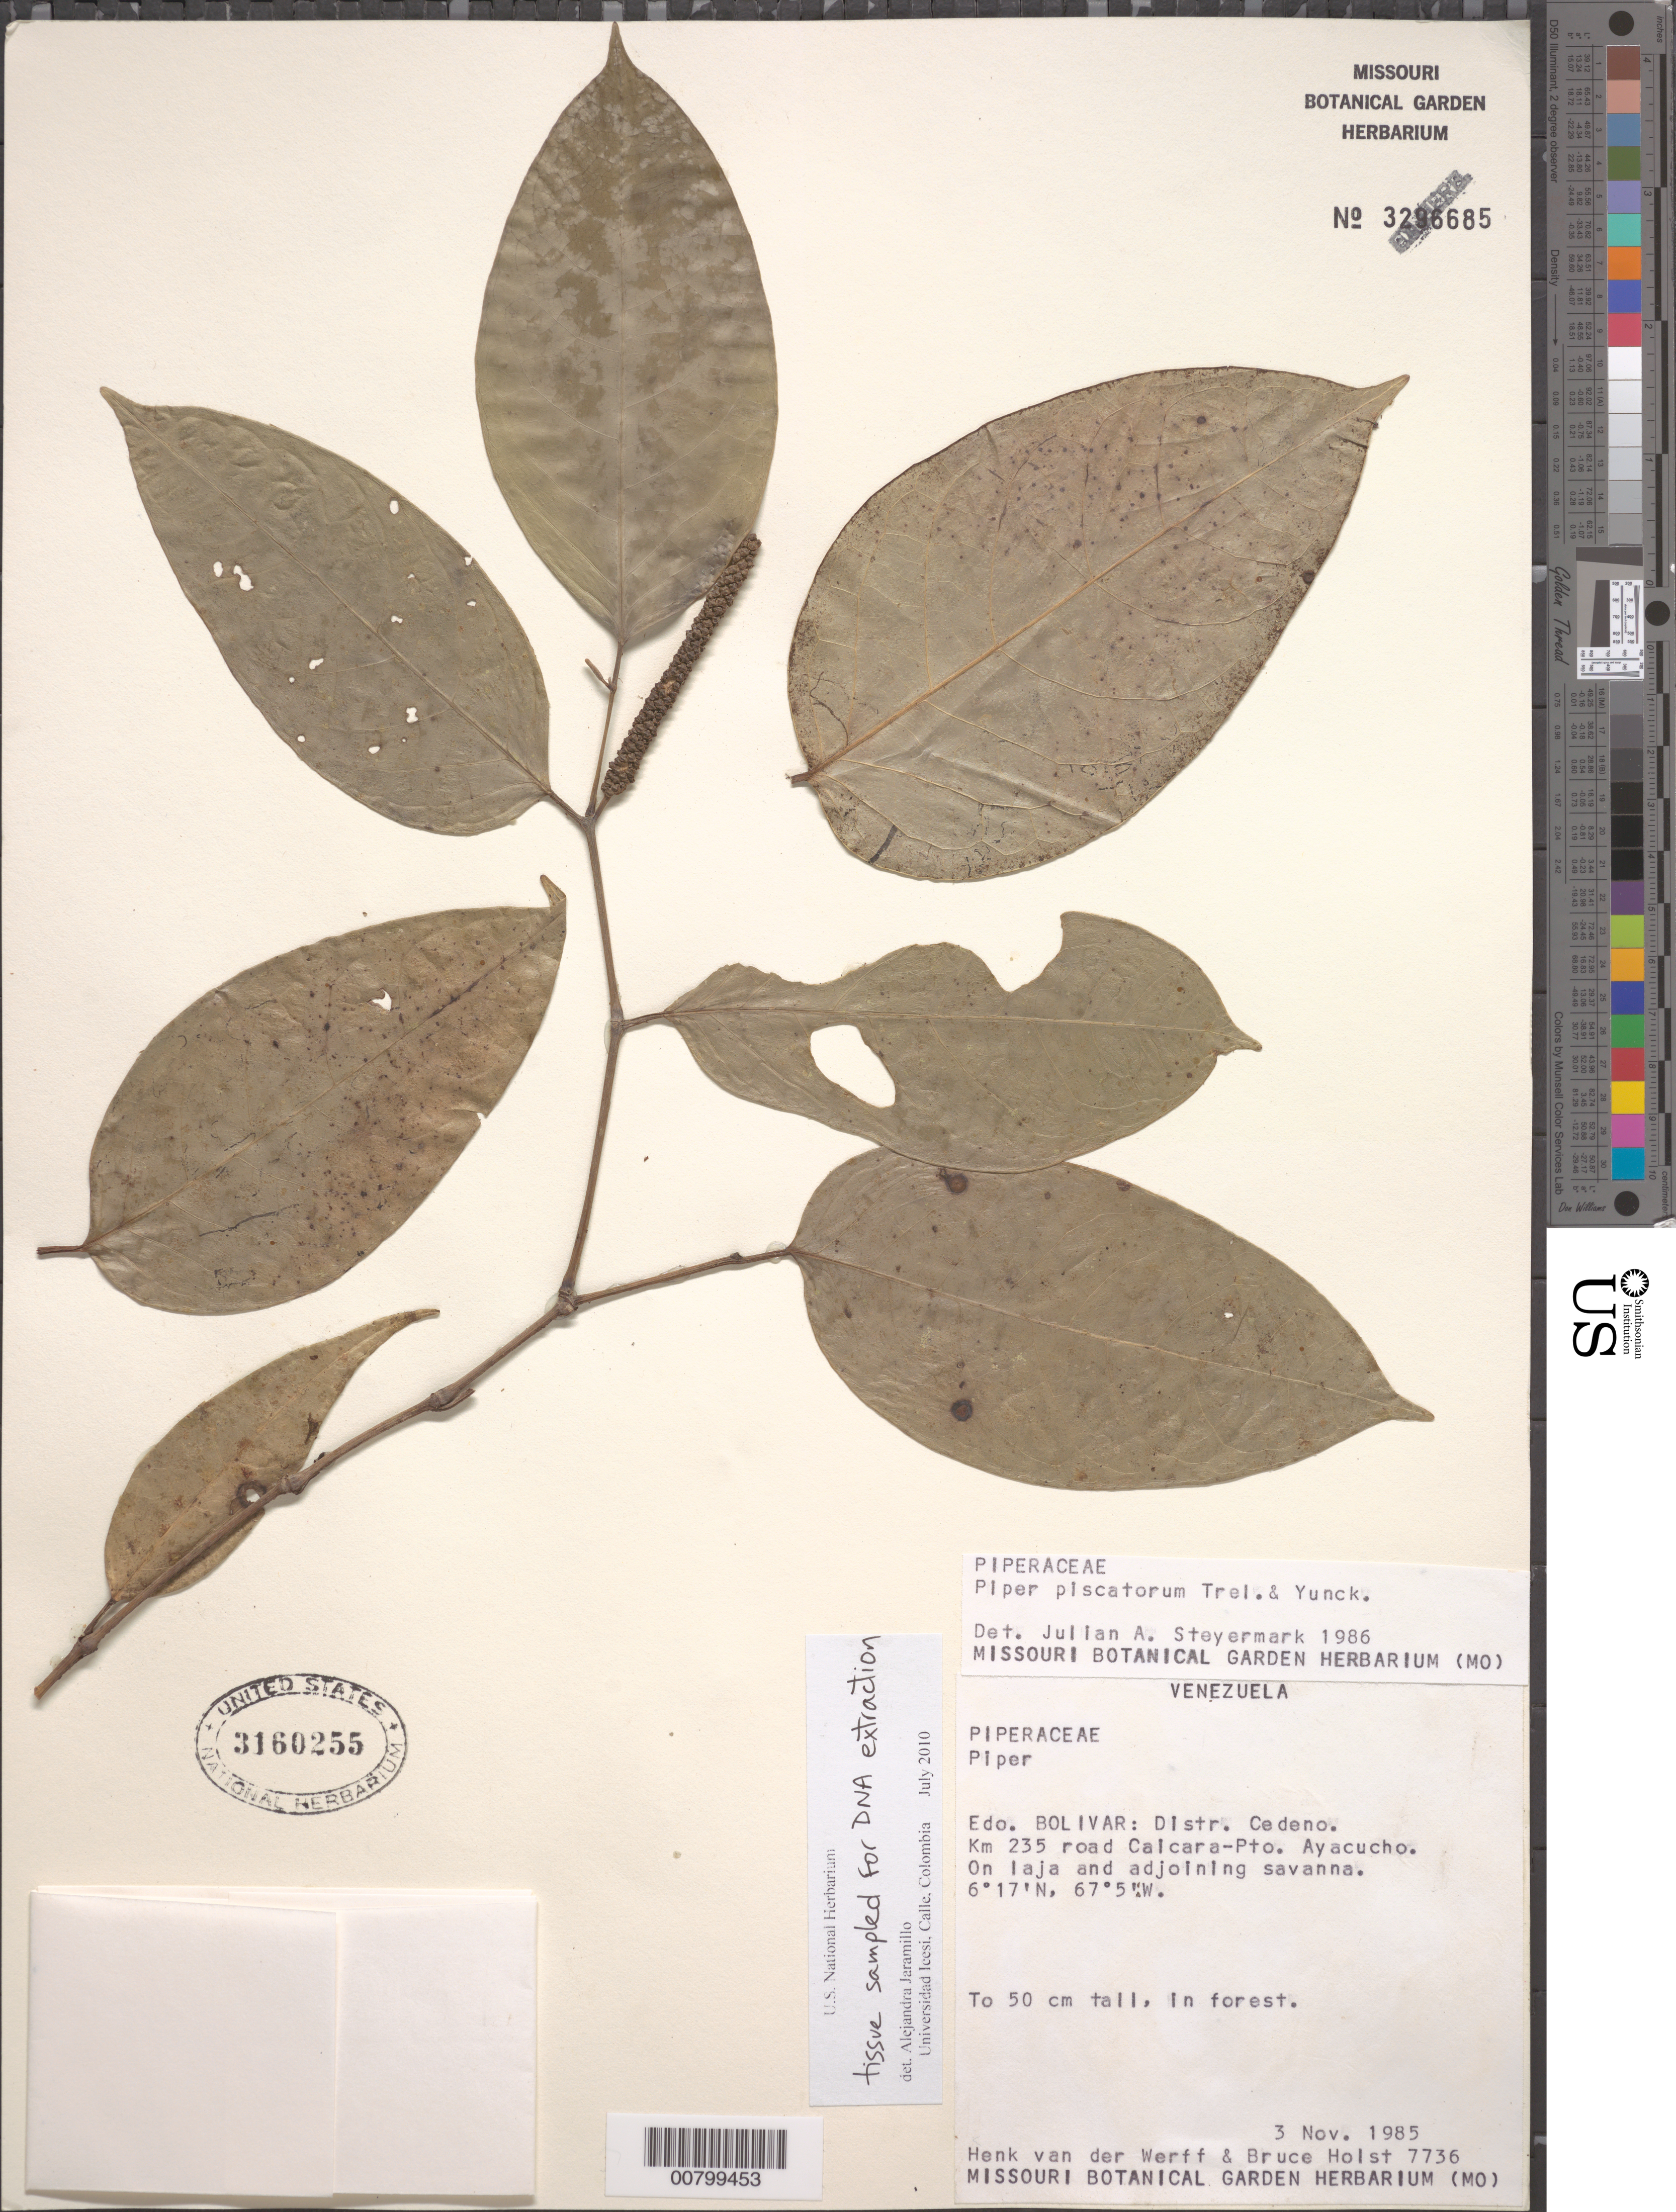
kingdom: Plantae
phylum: Tracheophyta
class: Magnoliopsida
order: Piperales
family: Piperaceae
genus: Piper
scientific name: Piper piscatorum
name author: Trel. & Yunck.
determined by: Steyermark, Julian A., (VEN)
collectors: H. van der Werff & B. Holst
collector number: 7736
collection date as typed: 3-Nov-85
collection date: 1985-11-03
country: Venezuela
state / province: Bolívar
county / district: Cedeño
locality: Caicara del Orinoco - Puerto Ayacucho carretera, km 235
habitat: Forest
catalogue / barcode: US 3160255